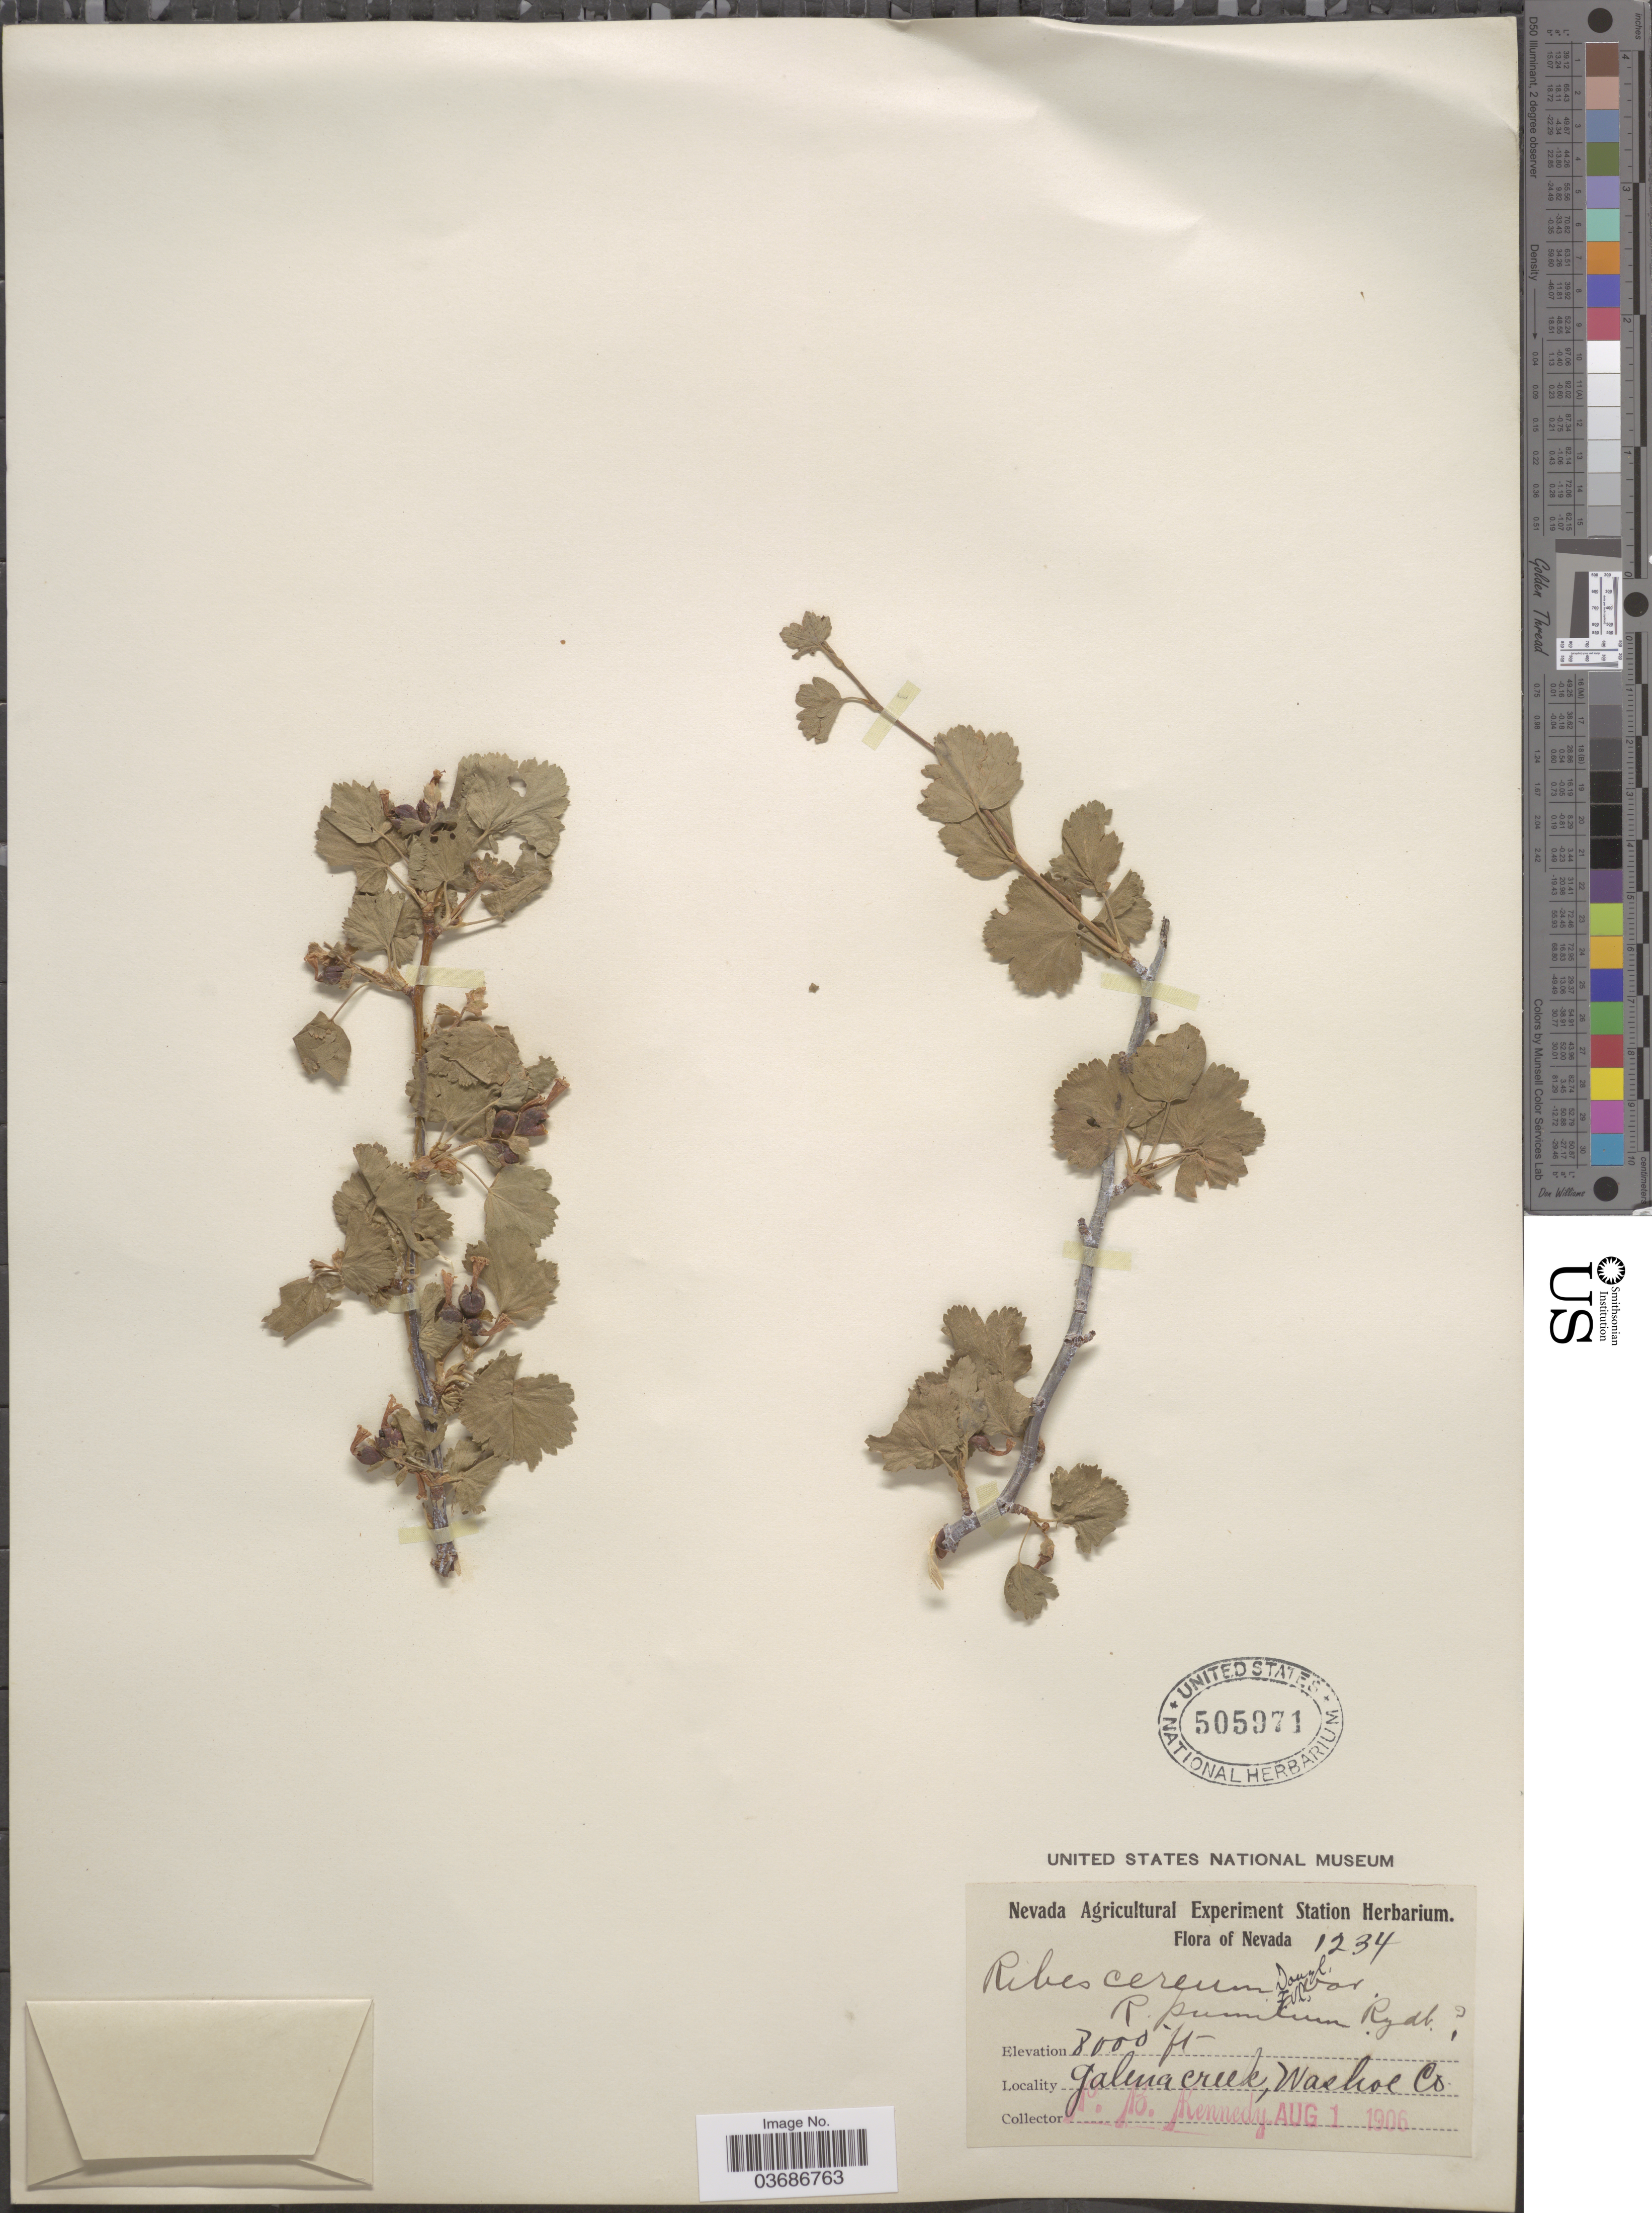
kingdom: Plantae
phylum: Tracheophyta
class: Magnoliopsida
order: Saxifragales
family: Grossulariaceae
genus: Ribes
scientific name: Ribes cereum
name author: Douglas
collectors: P. B. Kennedy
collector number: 1234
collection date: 1906-08-01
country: United States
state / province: Nevada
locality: Galena Creek, Washoe Co.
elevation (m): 2438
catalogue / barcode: US 505971